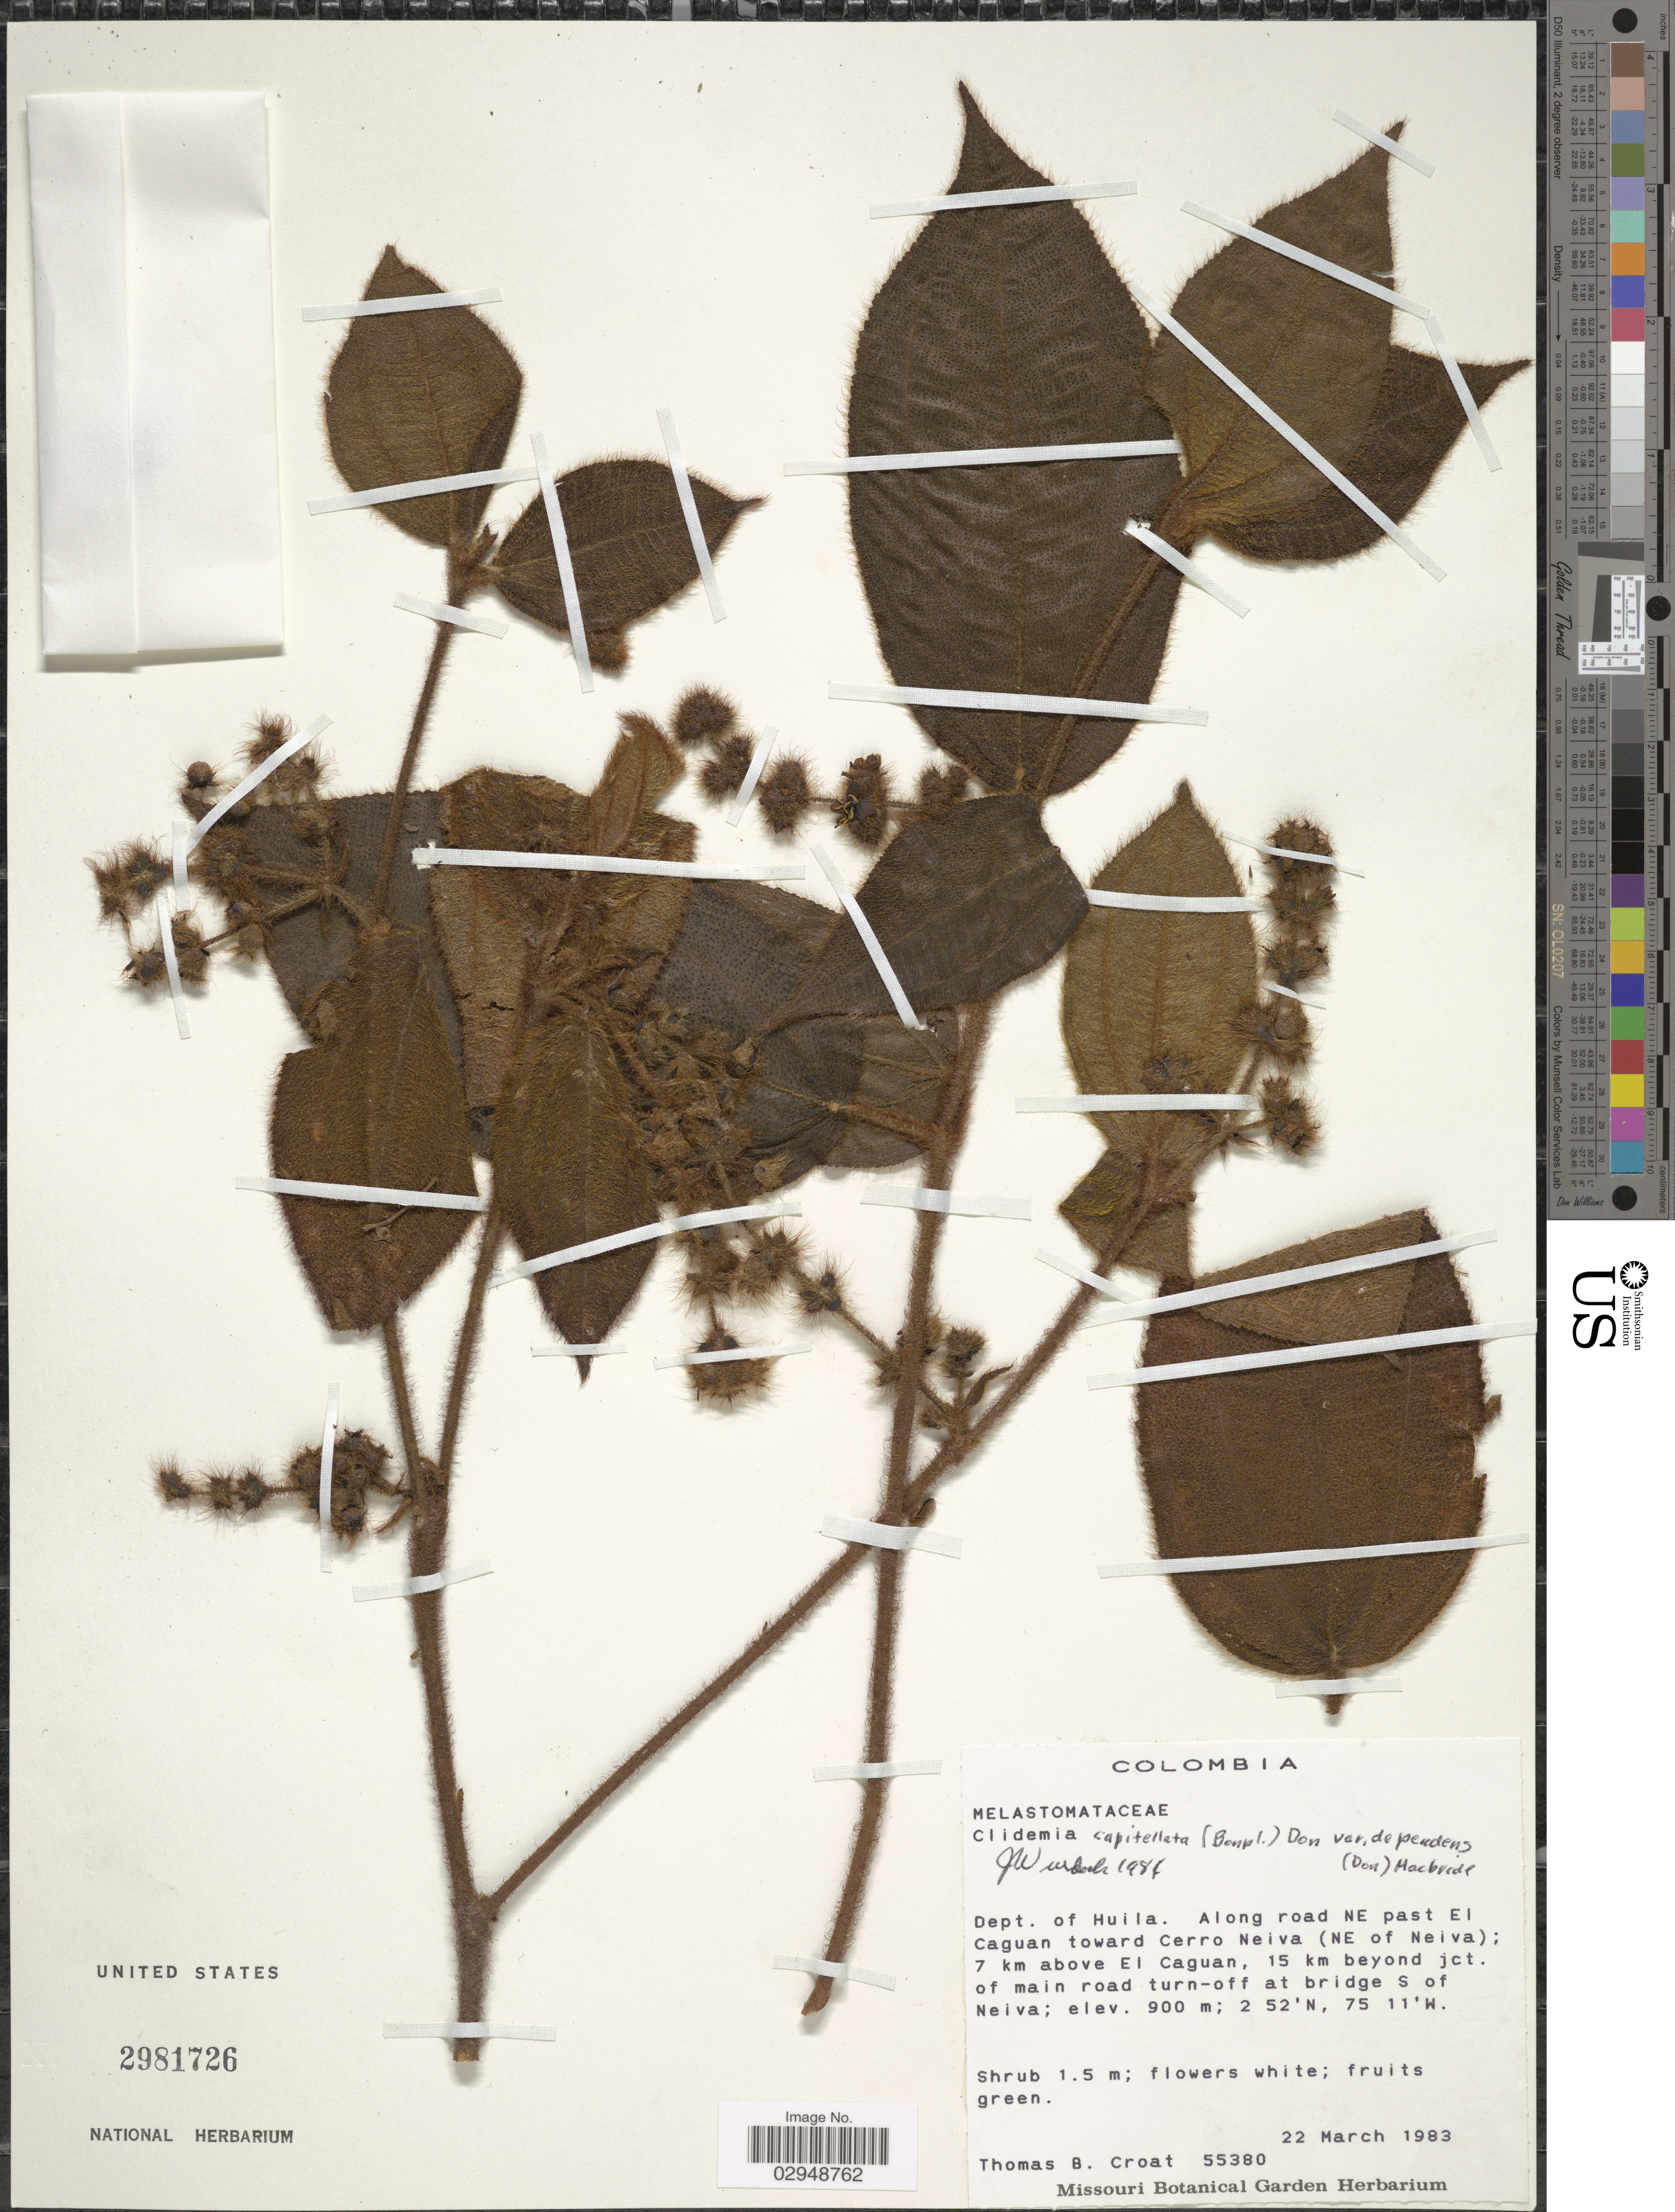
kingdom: Plantae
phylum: Tracheophyta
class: Magnoliopsida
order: Myrtales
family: Melastomataceae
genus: Clidemia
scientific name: Clidemia capitellata var. dependens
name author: (Pav. & D. Don) J.F. Macbr.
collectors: T. B. Croat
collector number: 55380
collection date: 1983-03-22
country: Colombia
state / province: Huila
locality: Dept. of Huila. Along road NE past El Caguan toward Cerro Neiva (NE of Neiva); 7 km above El Caguan, 15 km beyond jct. of main road turn-off at bridge S of Neiva.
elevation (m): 900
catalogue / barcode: US 2981726